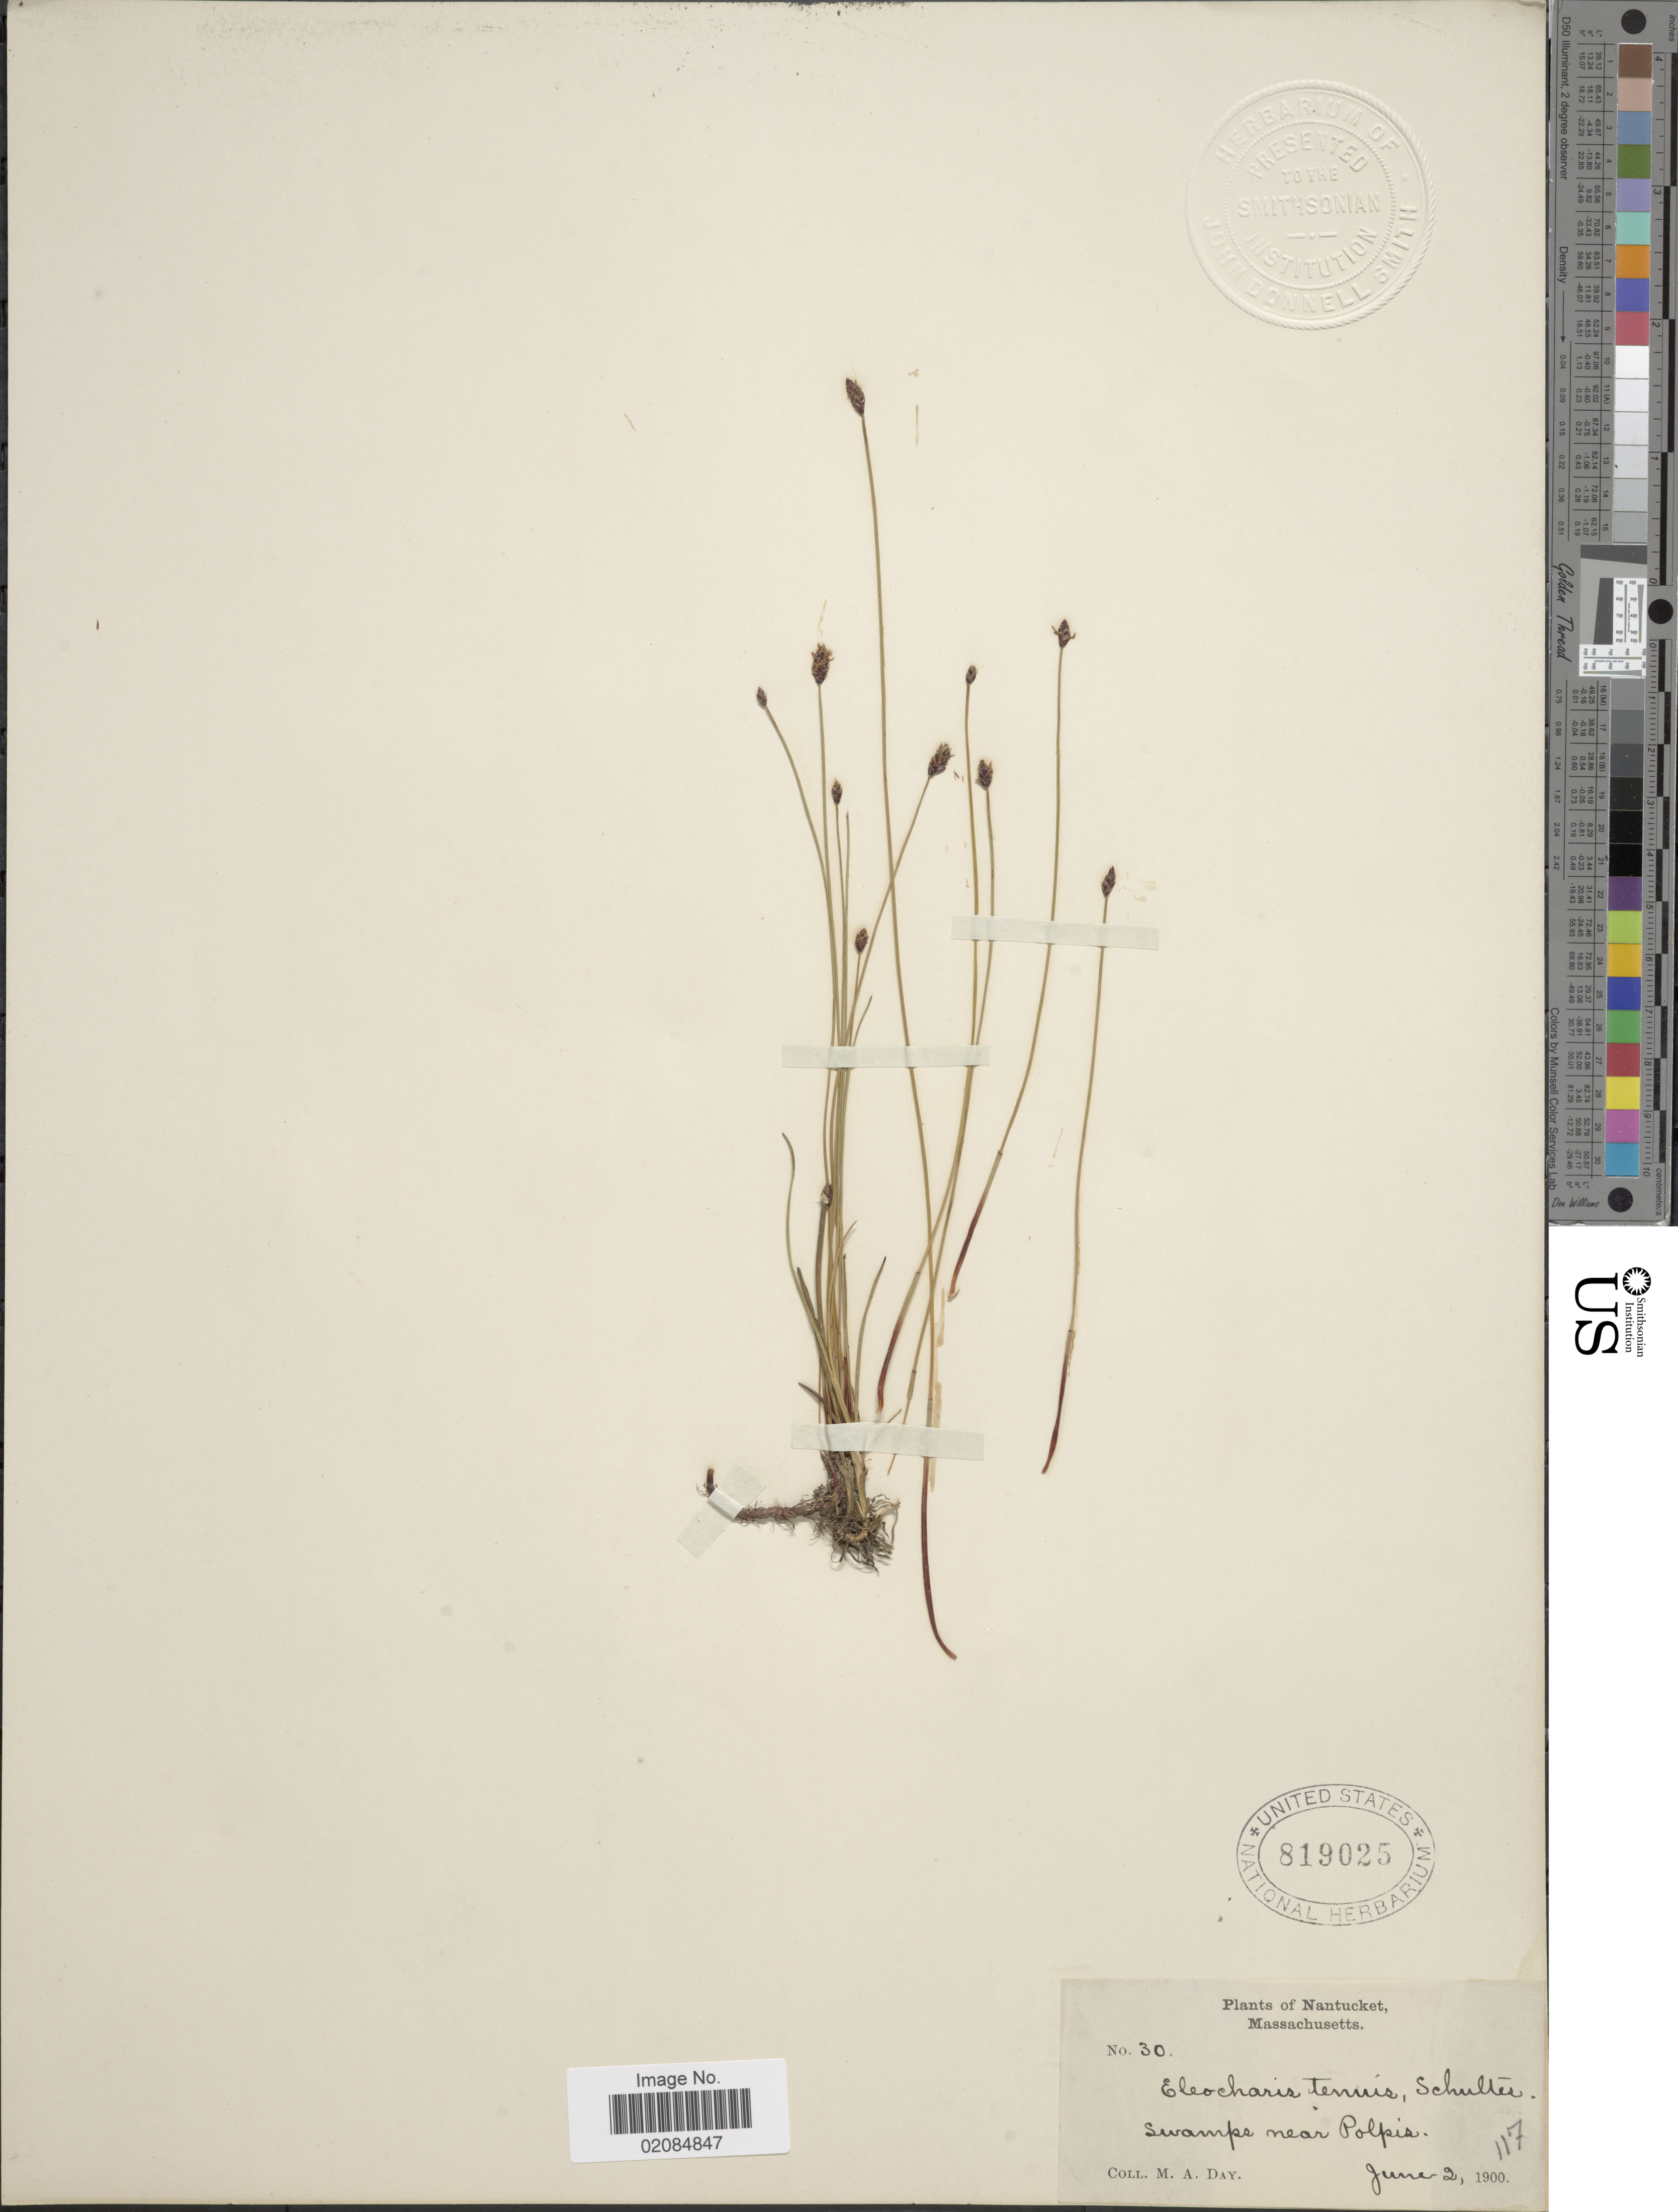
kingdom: Plantae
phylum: Tracheophyta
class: Liliopsida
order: Poales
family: Cyperaceae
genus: Eleocharis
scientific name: Eleocharis tenuis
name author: (Willd.) Schult.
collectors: M. Day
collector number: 30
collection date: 1900-06-02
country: United States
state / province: Massachusetts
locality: Nantucket. Swamps near Polpis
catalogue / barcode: US 819025